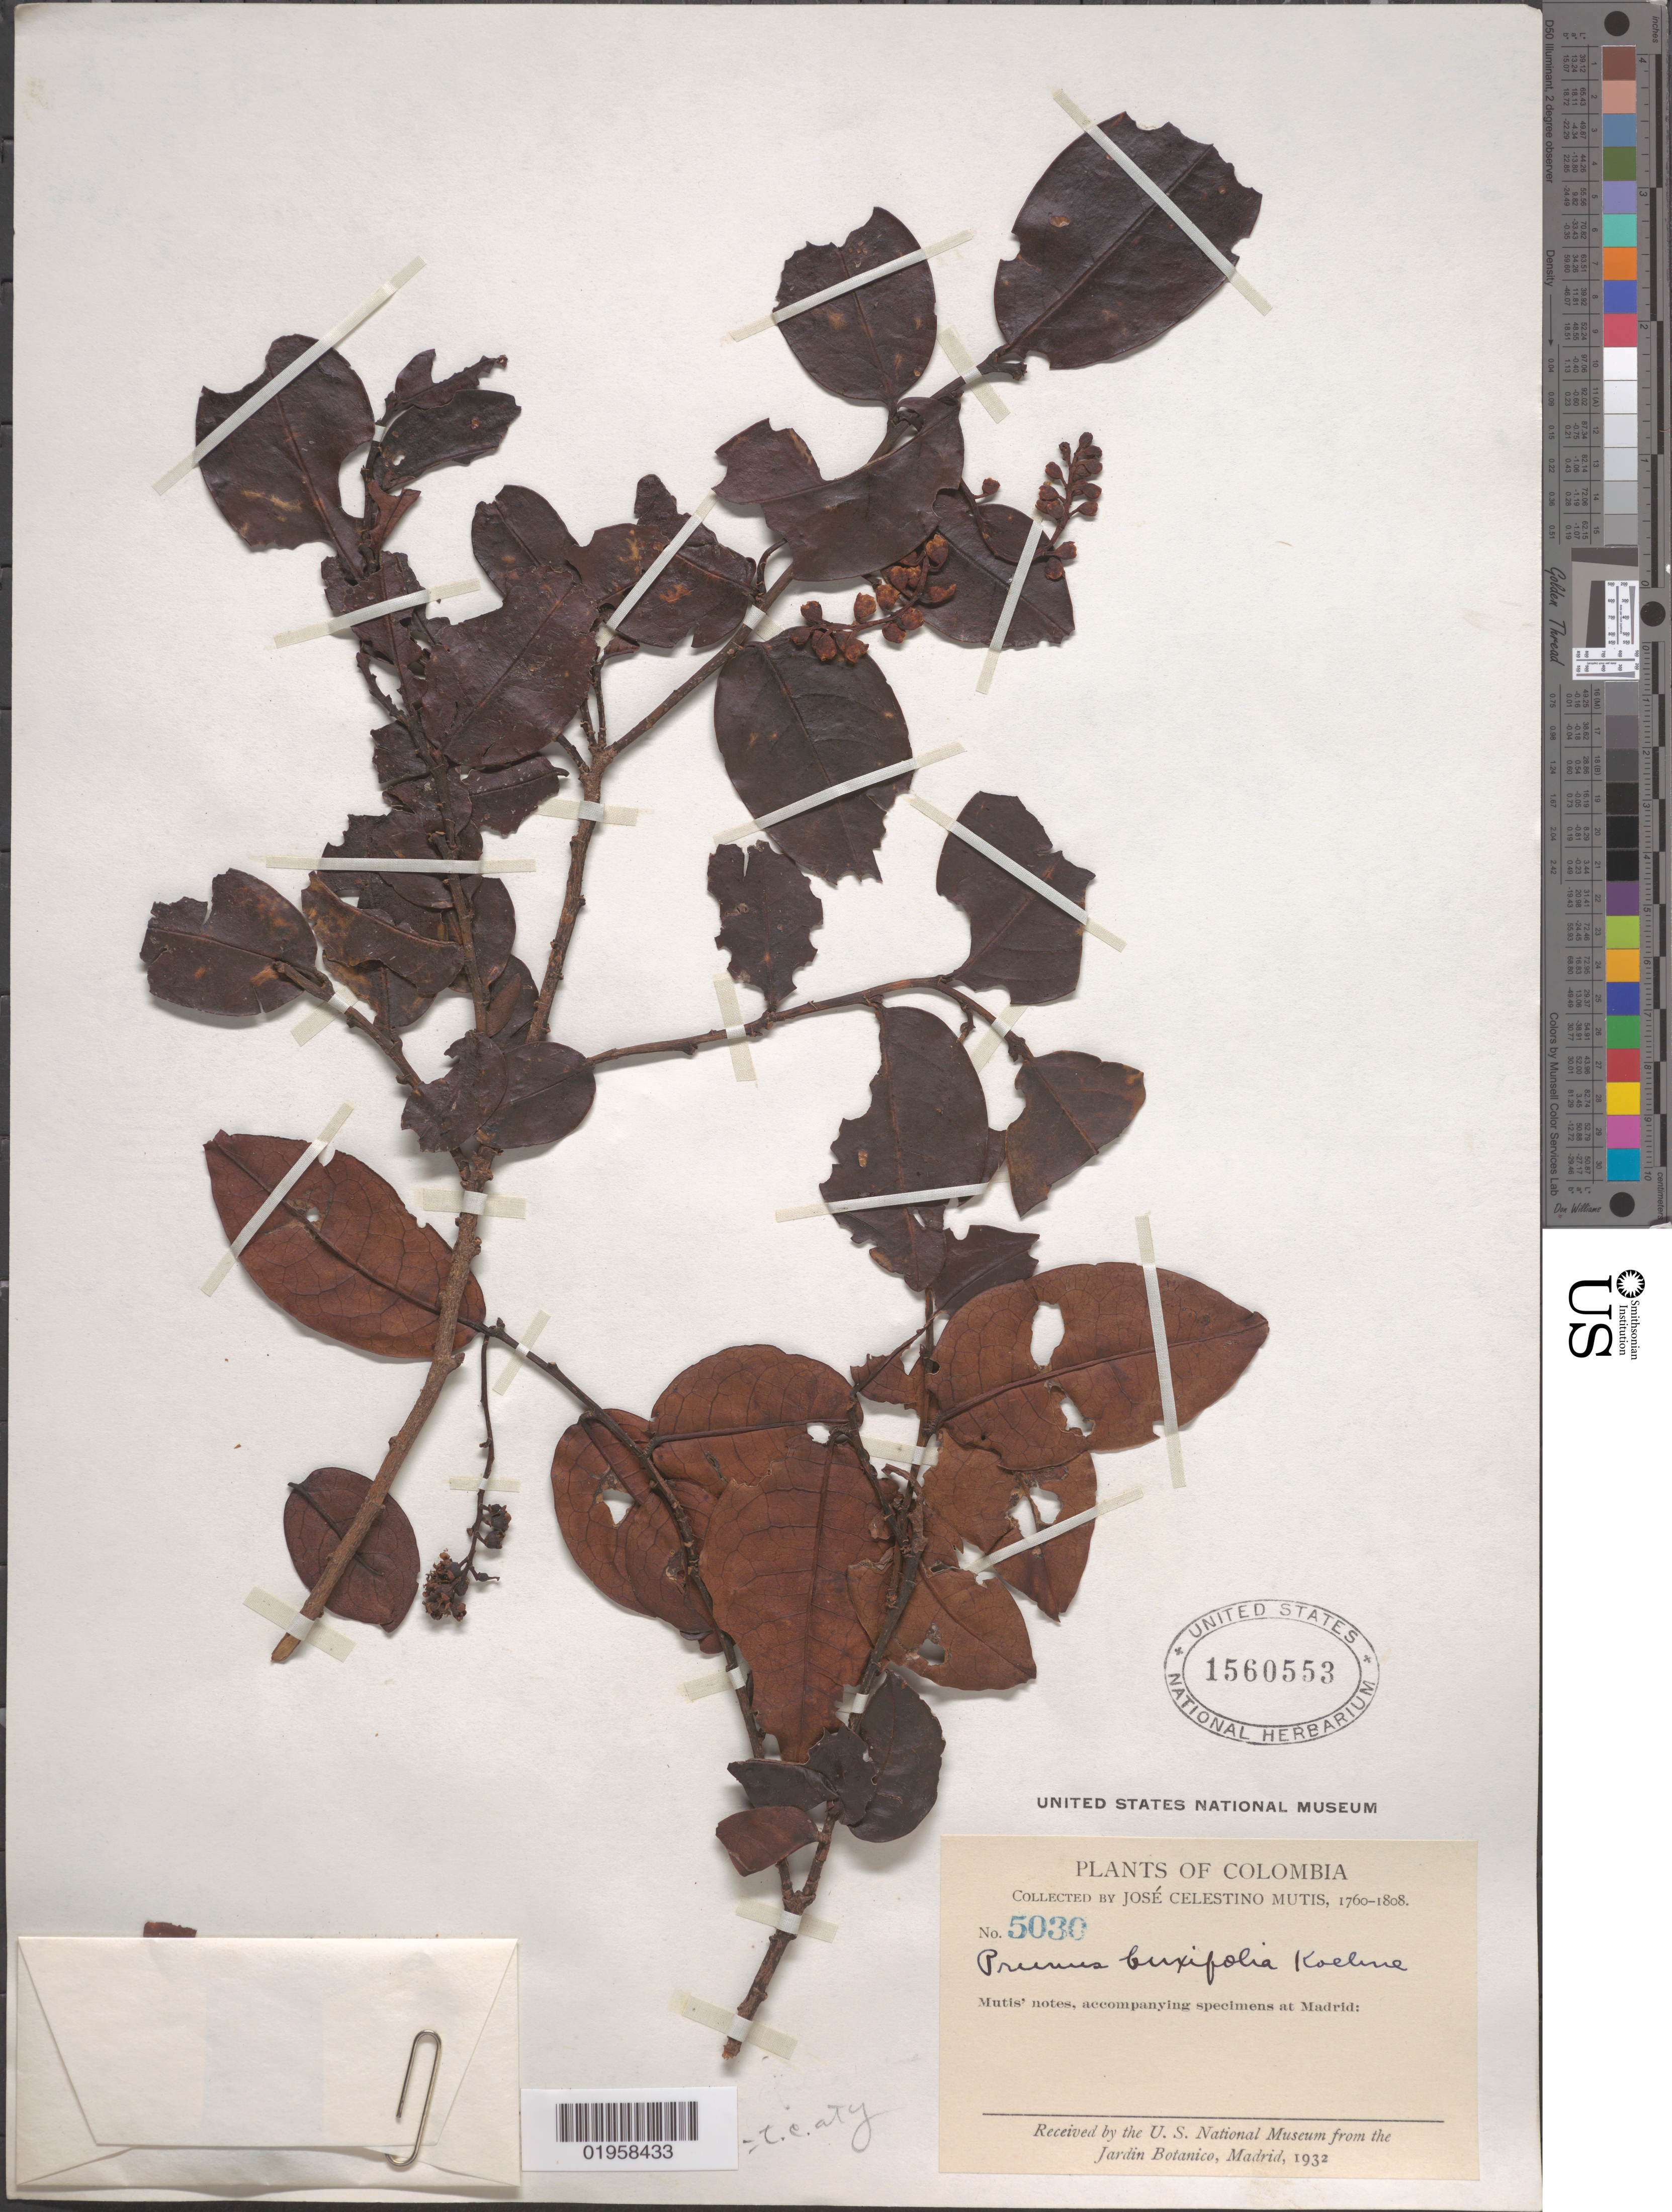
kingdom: Plantae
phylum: Tracheophyta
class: Magnoliopsida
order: Rosales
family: Rosaceae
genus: Prunus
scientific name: Prunus buxifolia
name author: Koehne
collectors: J. C. B. Mutis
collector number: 5030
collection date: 1760/1808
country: Colombia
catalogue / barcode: US 1560553